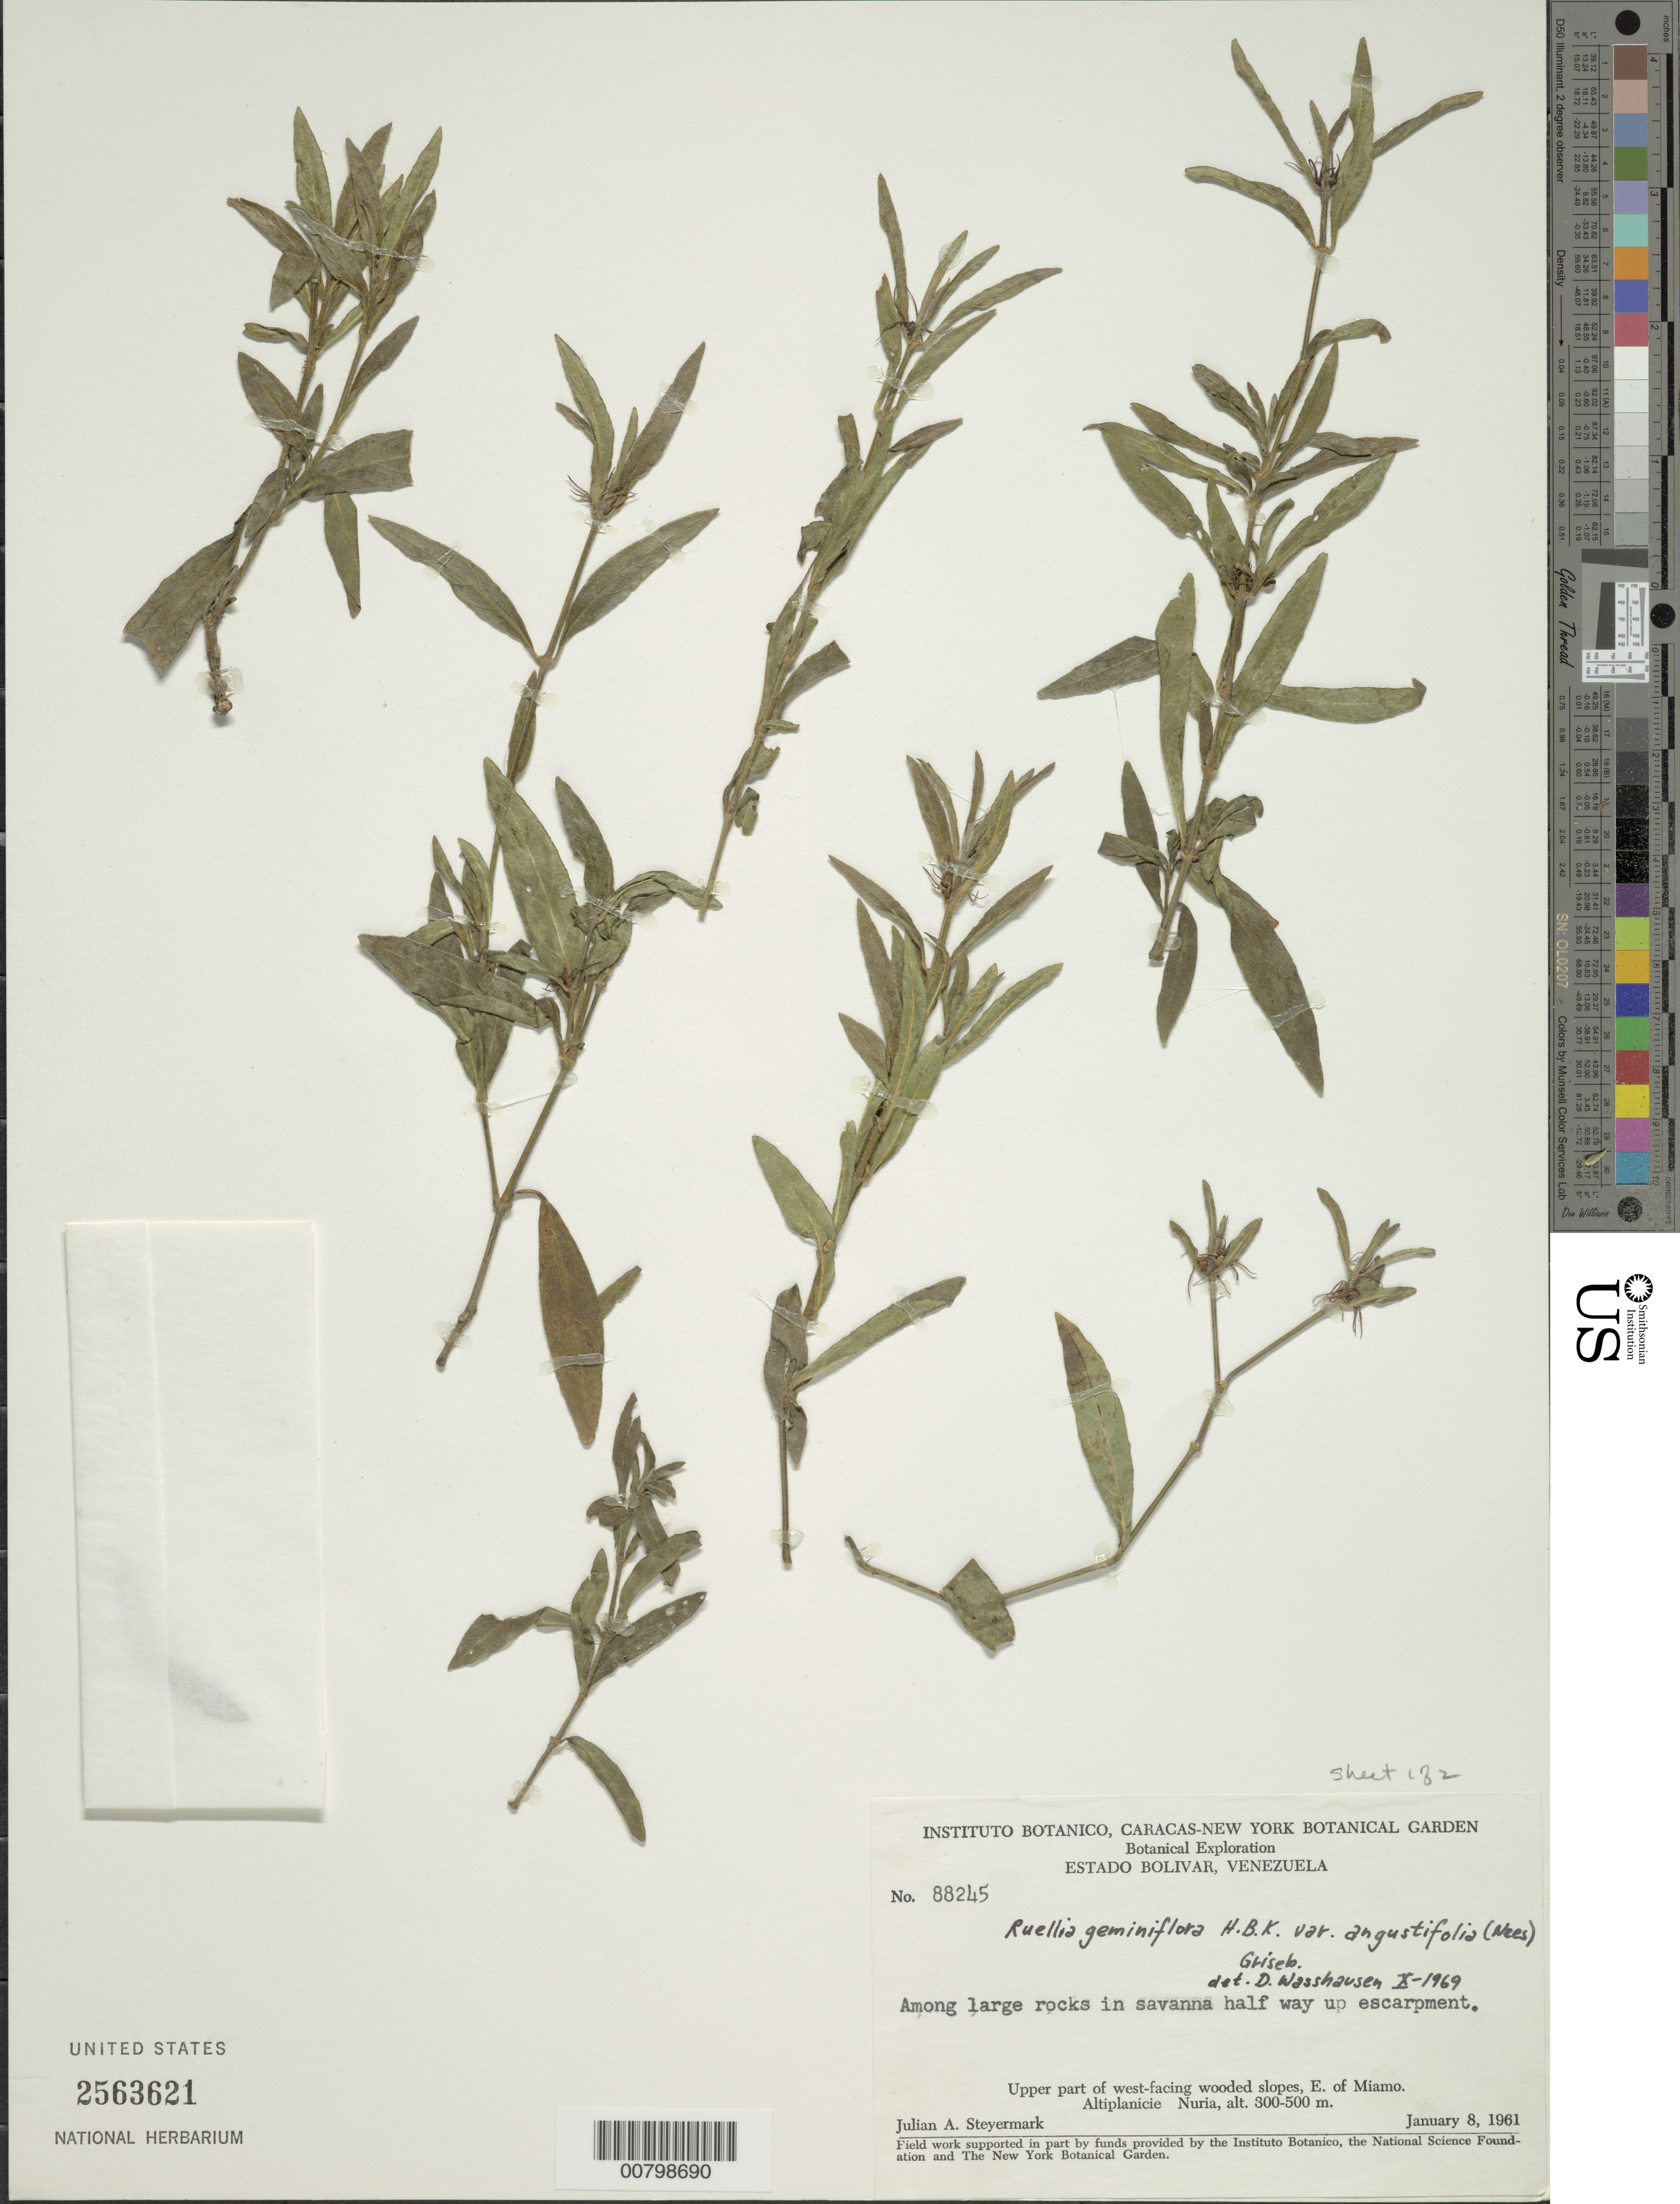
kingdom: Plantae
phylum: Tracheophyta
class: Magnoliopsida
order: Lamiales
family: Acanthaceae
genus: Ruellia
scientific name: Ruellia geminiflora var. angustifolia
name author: (Nees) Griseb.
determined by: Wasshausen, Dieter C., (BOT), Smithsonian Institution - National Museum of Natural History (UNITED STATES)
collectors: J. Steyermark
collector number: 88245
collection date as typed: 8-Jan-61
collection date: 1961-01-08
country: Venezuela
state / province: Bolívar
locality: Altiplanicie de Nuria, E of Miamo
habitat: Among rocks in savanna half way up escarpment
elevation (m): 300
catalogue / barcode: US 2563621